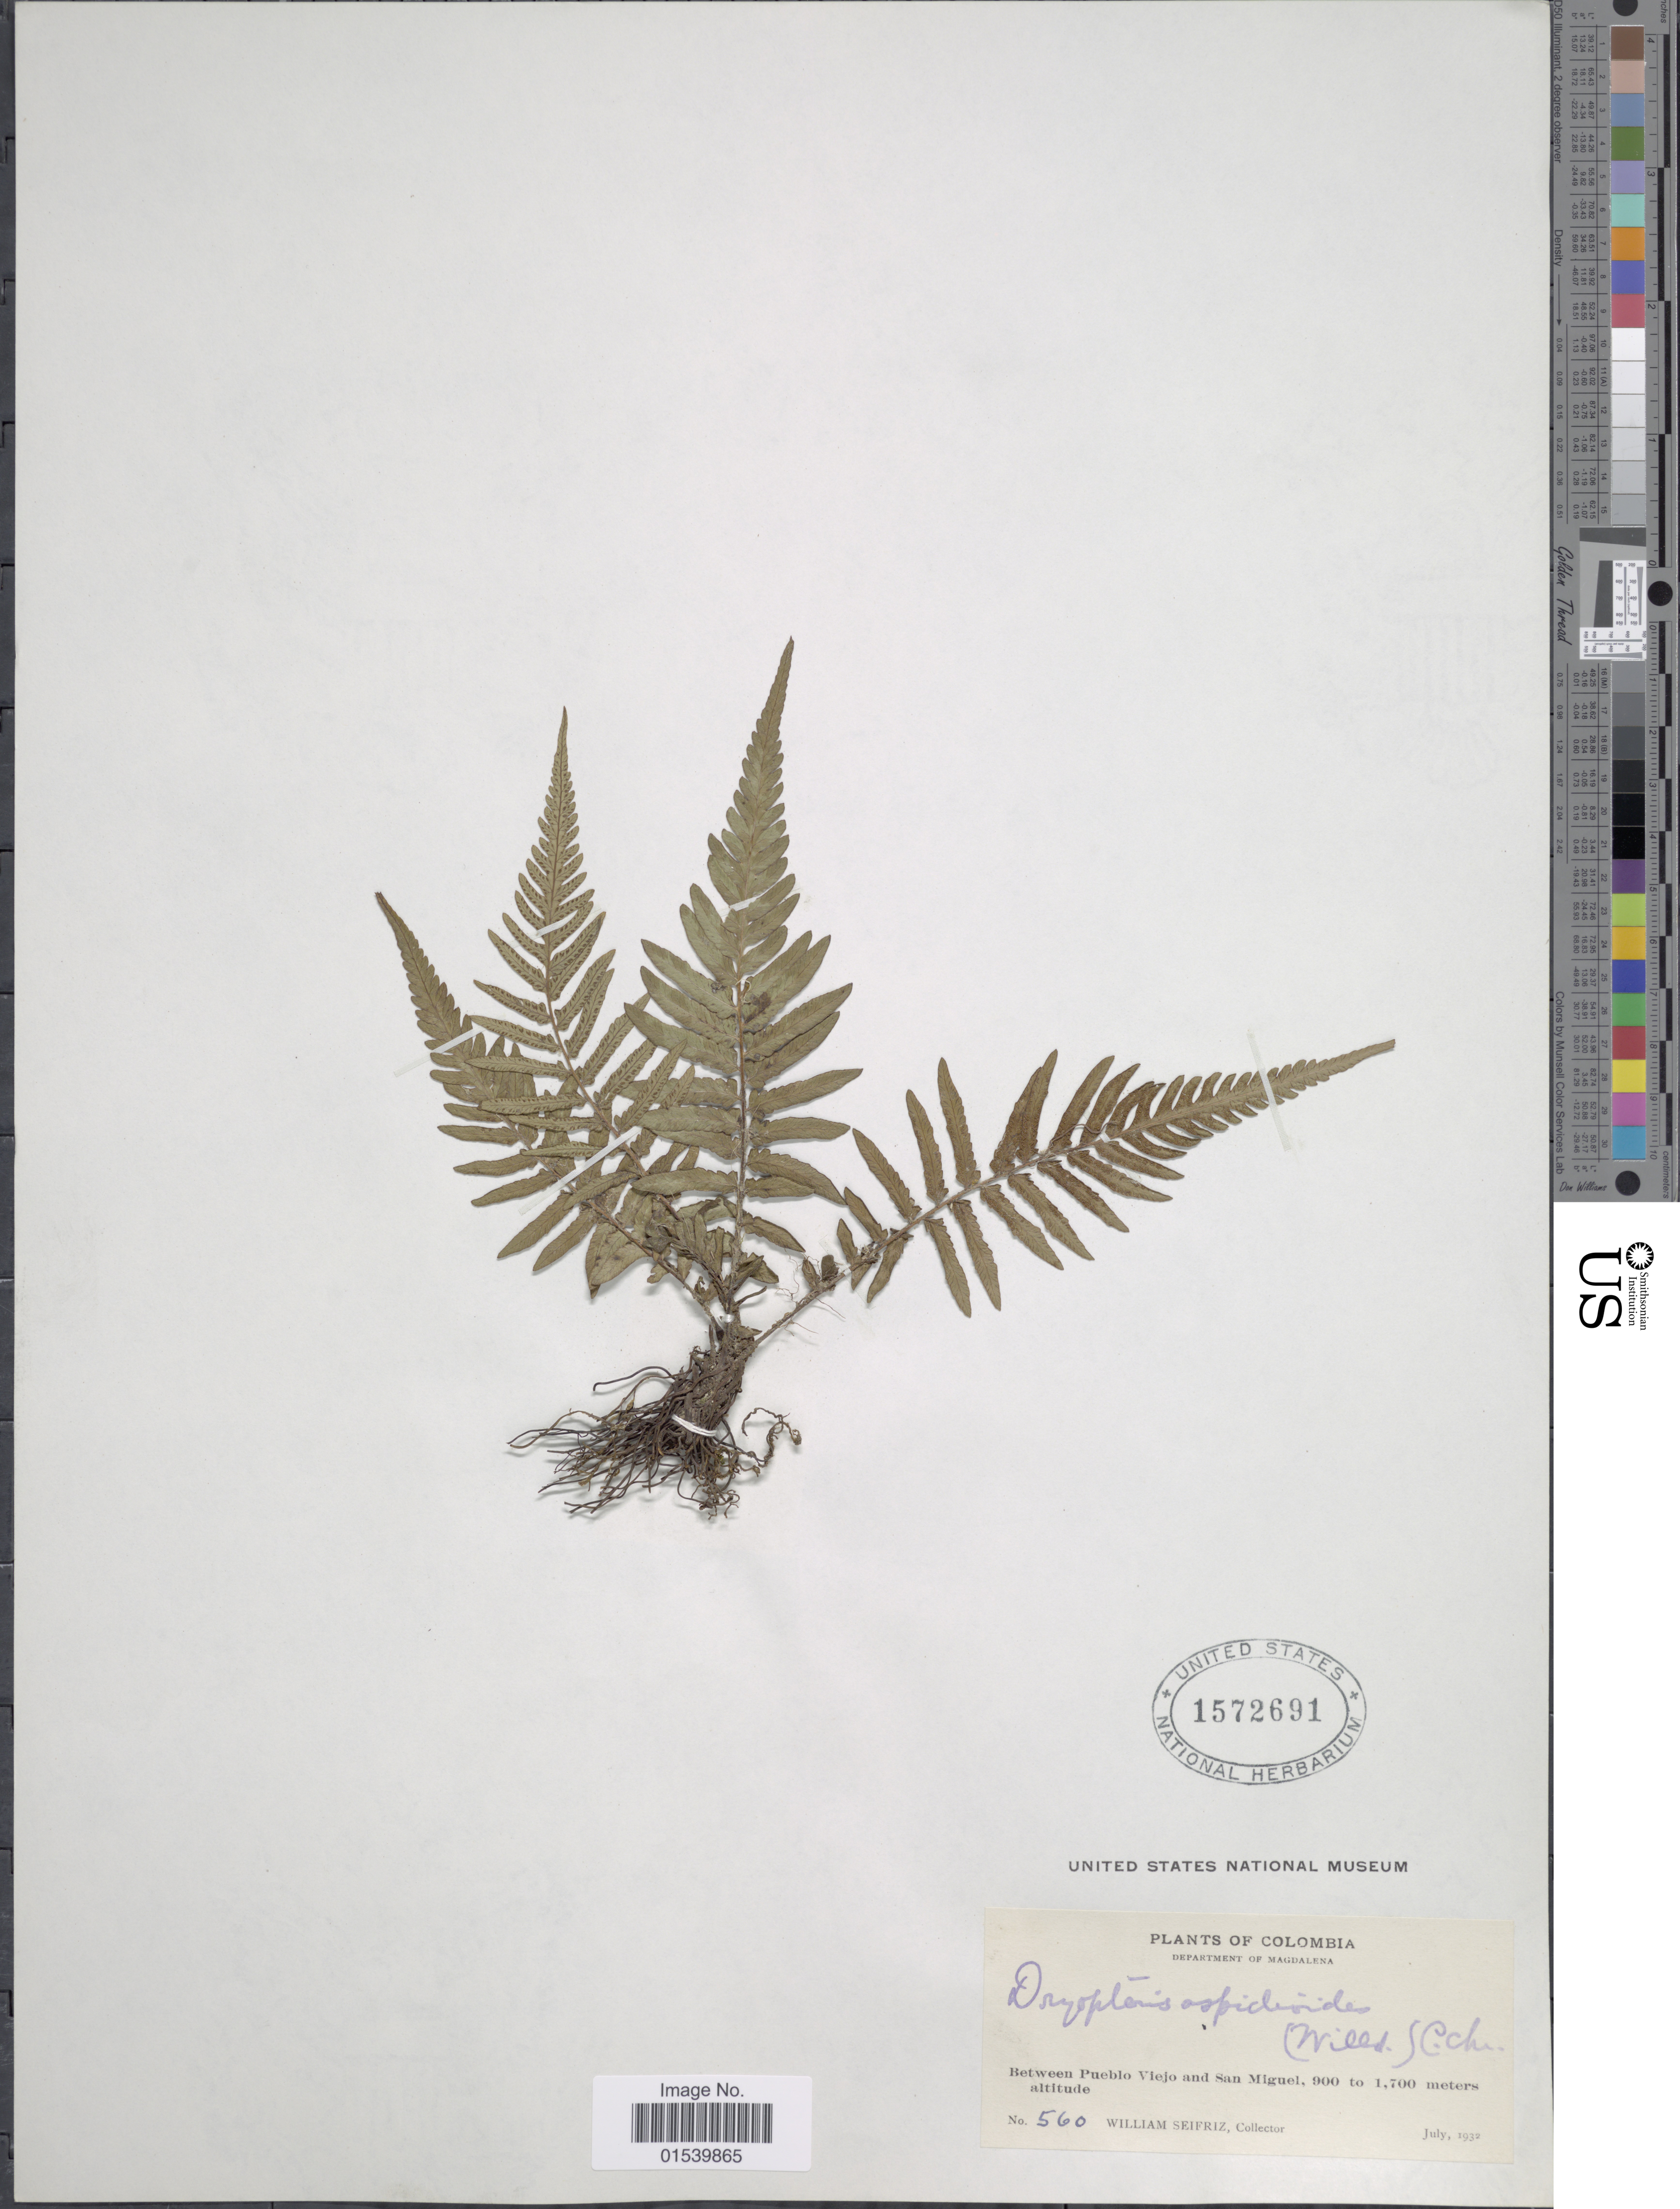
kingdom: Plantae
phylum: Tracheophyta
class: Polypodiopsida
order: Polypodiales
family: Thelypteridaceae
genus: Amauropelta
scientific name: Amauropelta aspidioides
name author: (Willd.) Pic. Serm.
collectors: W. Seifriz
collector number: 560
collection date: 1932-07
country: Colombia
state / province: Magdalena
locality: Department of Magdalena, Between Pueblo Viejo and San Miguel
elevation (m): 900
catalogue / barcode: US 1572691